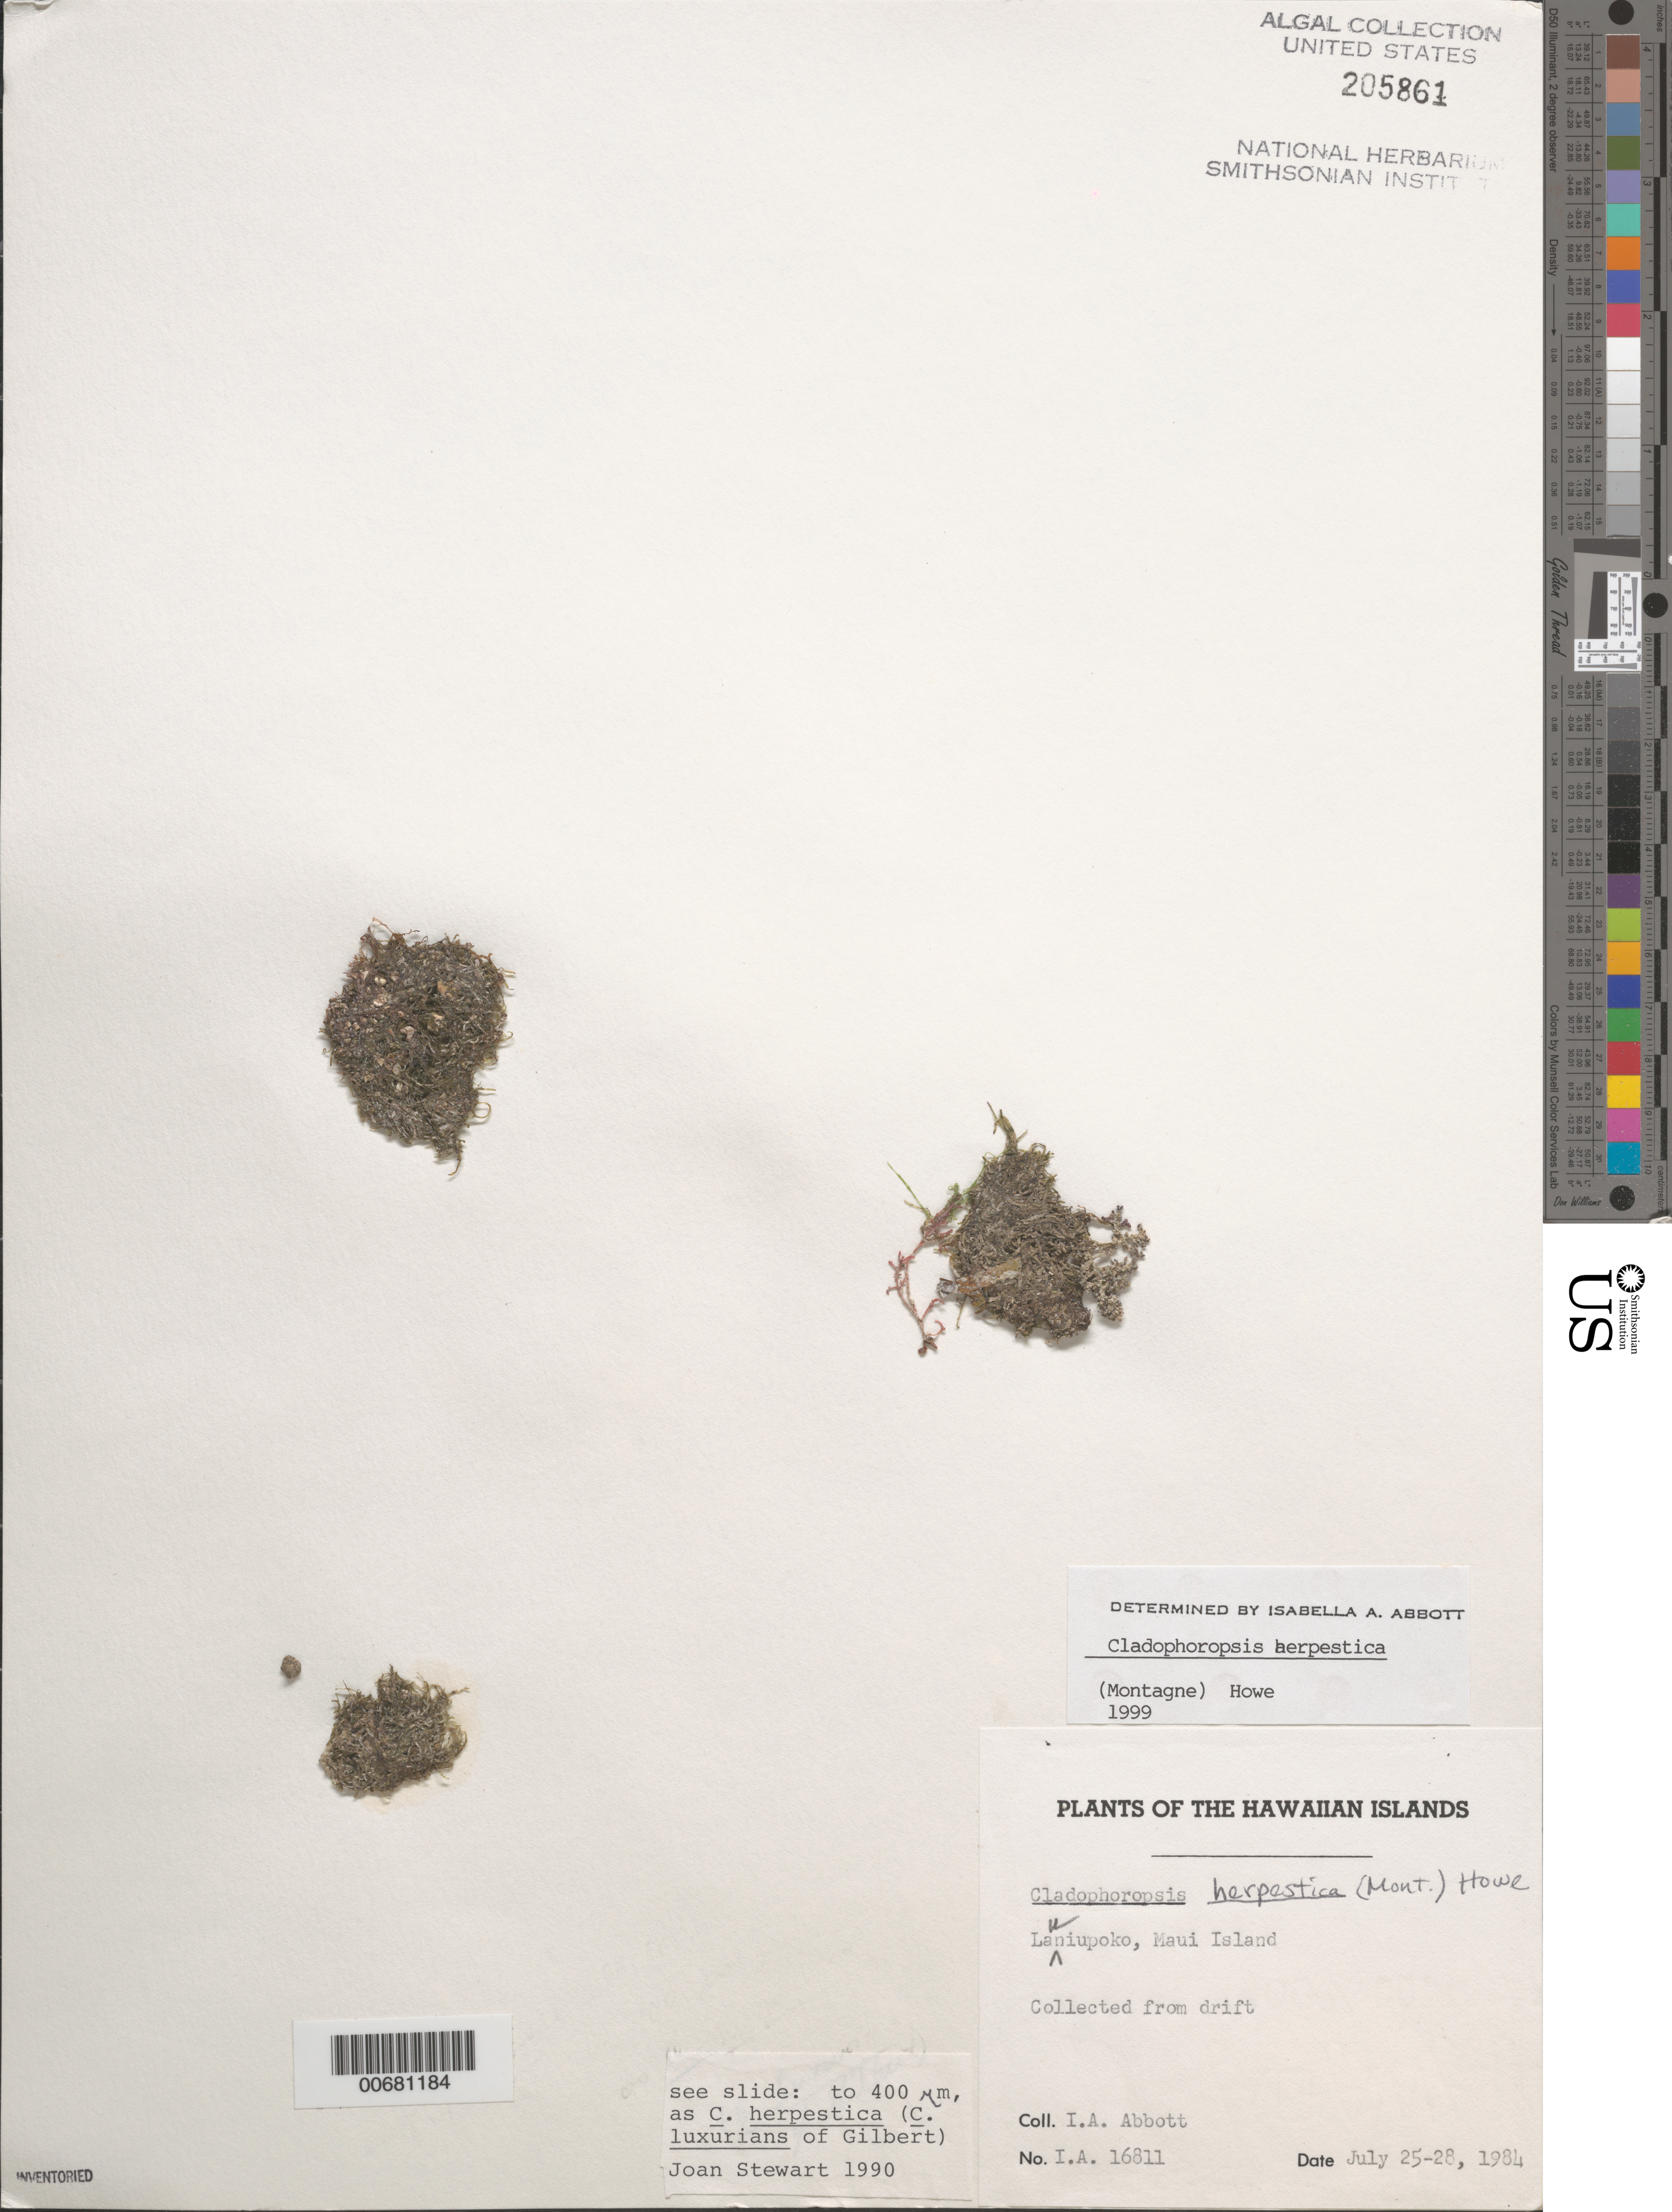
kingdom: Plantae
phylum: Chlorophyta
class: Ulvophyceae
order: Cladophorales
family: Cladophoraceae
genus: Lychaete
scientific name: Lychaete herpestica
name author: (Montagne) M.J. Wynne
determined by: Algae name updating Project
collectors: I. A. Abbott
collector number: IAA 16811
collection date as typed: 25 Jul 1984 to 28 Jul 1984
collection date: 1984-07-25/1984-07-28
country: United States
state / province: Hawaii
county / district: Maui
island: Maui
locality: Launiupoko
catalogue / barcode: US 205861